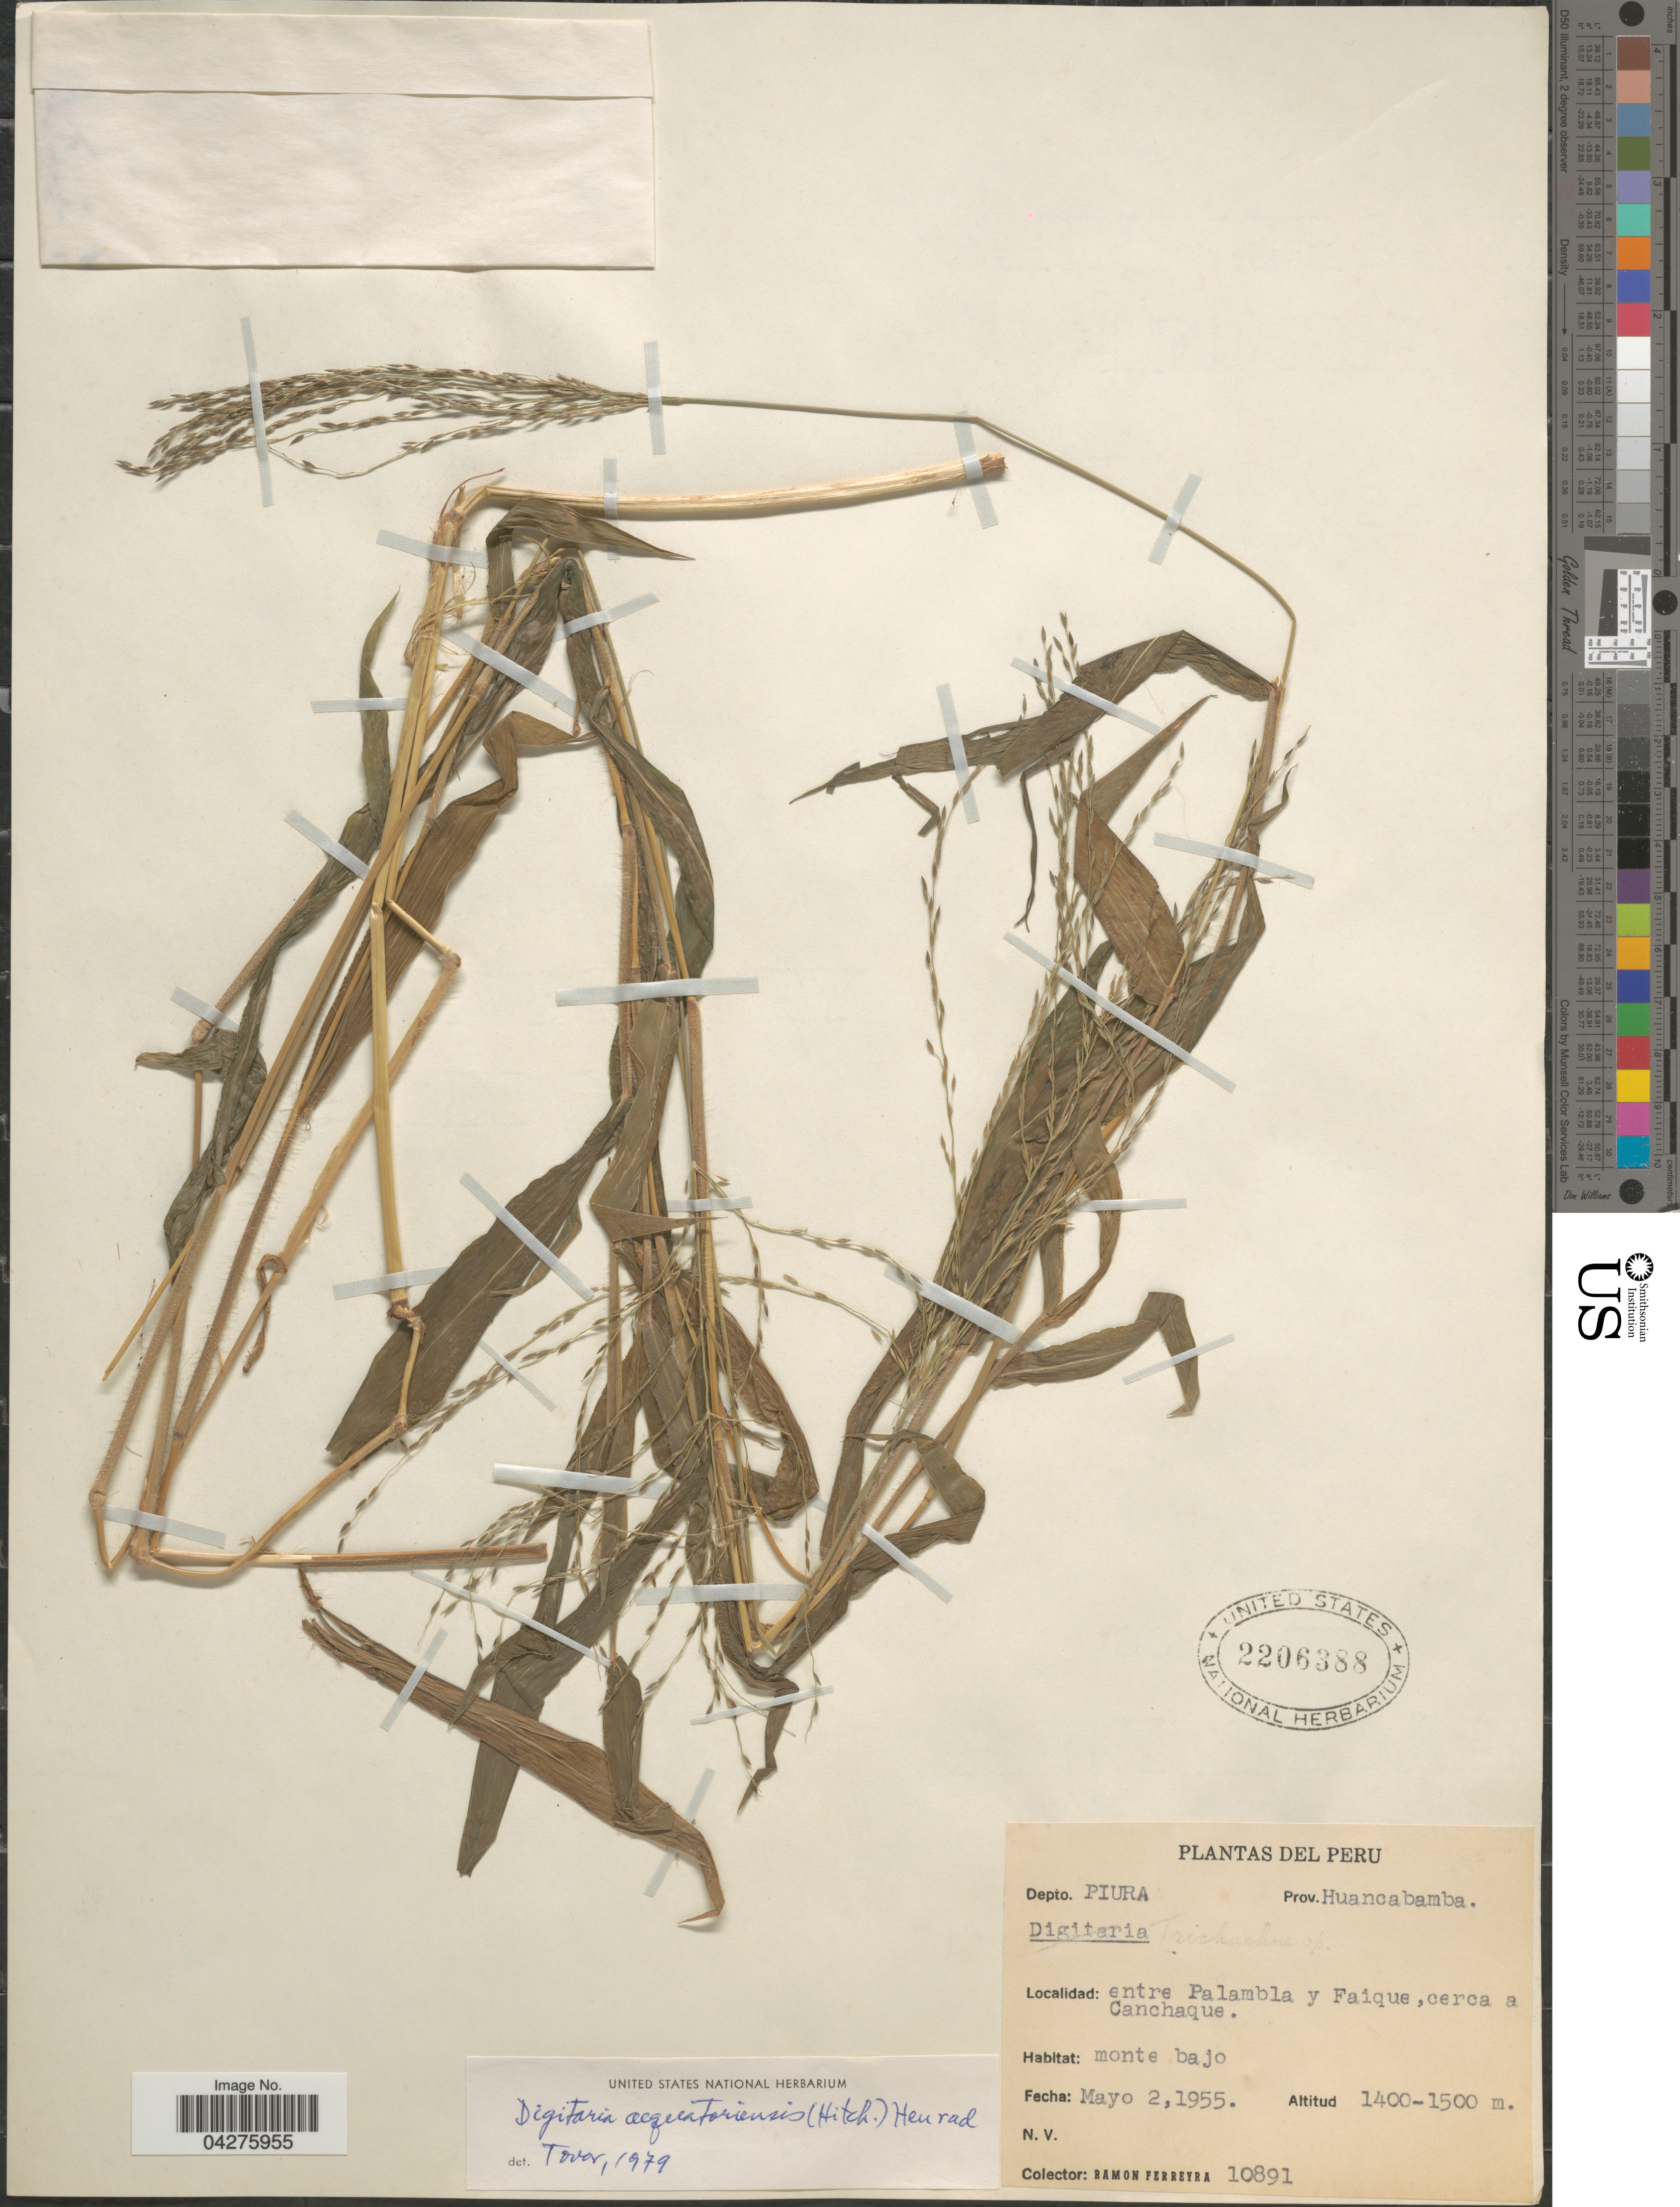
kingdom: Plantae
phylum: Tracheophyta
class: Liliopsida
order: Poales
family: Poaceae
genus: Digitaria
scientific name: Digitaria aequatoriensis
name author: (Hitchc.) Henr.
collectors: R. A. Ferreyra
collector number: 10891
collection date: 1955-05-02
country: Peru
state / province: Piura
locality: Depto. Piura. Prov.: Huancabamba. Entre Palambla y Faique, cerca a Canchaque.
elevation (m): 1400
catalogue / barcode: US 2206388